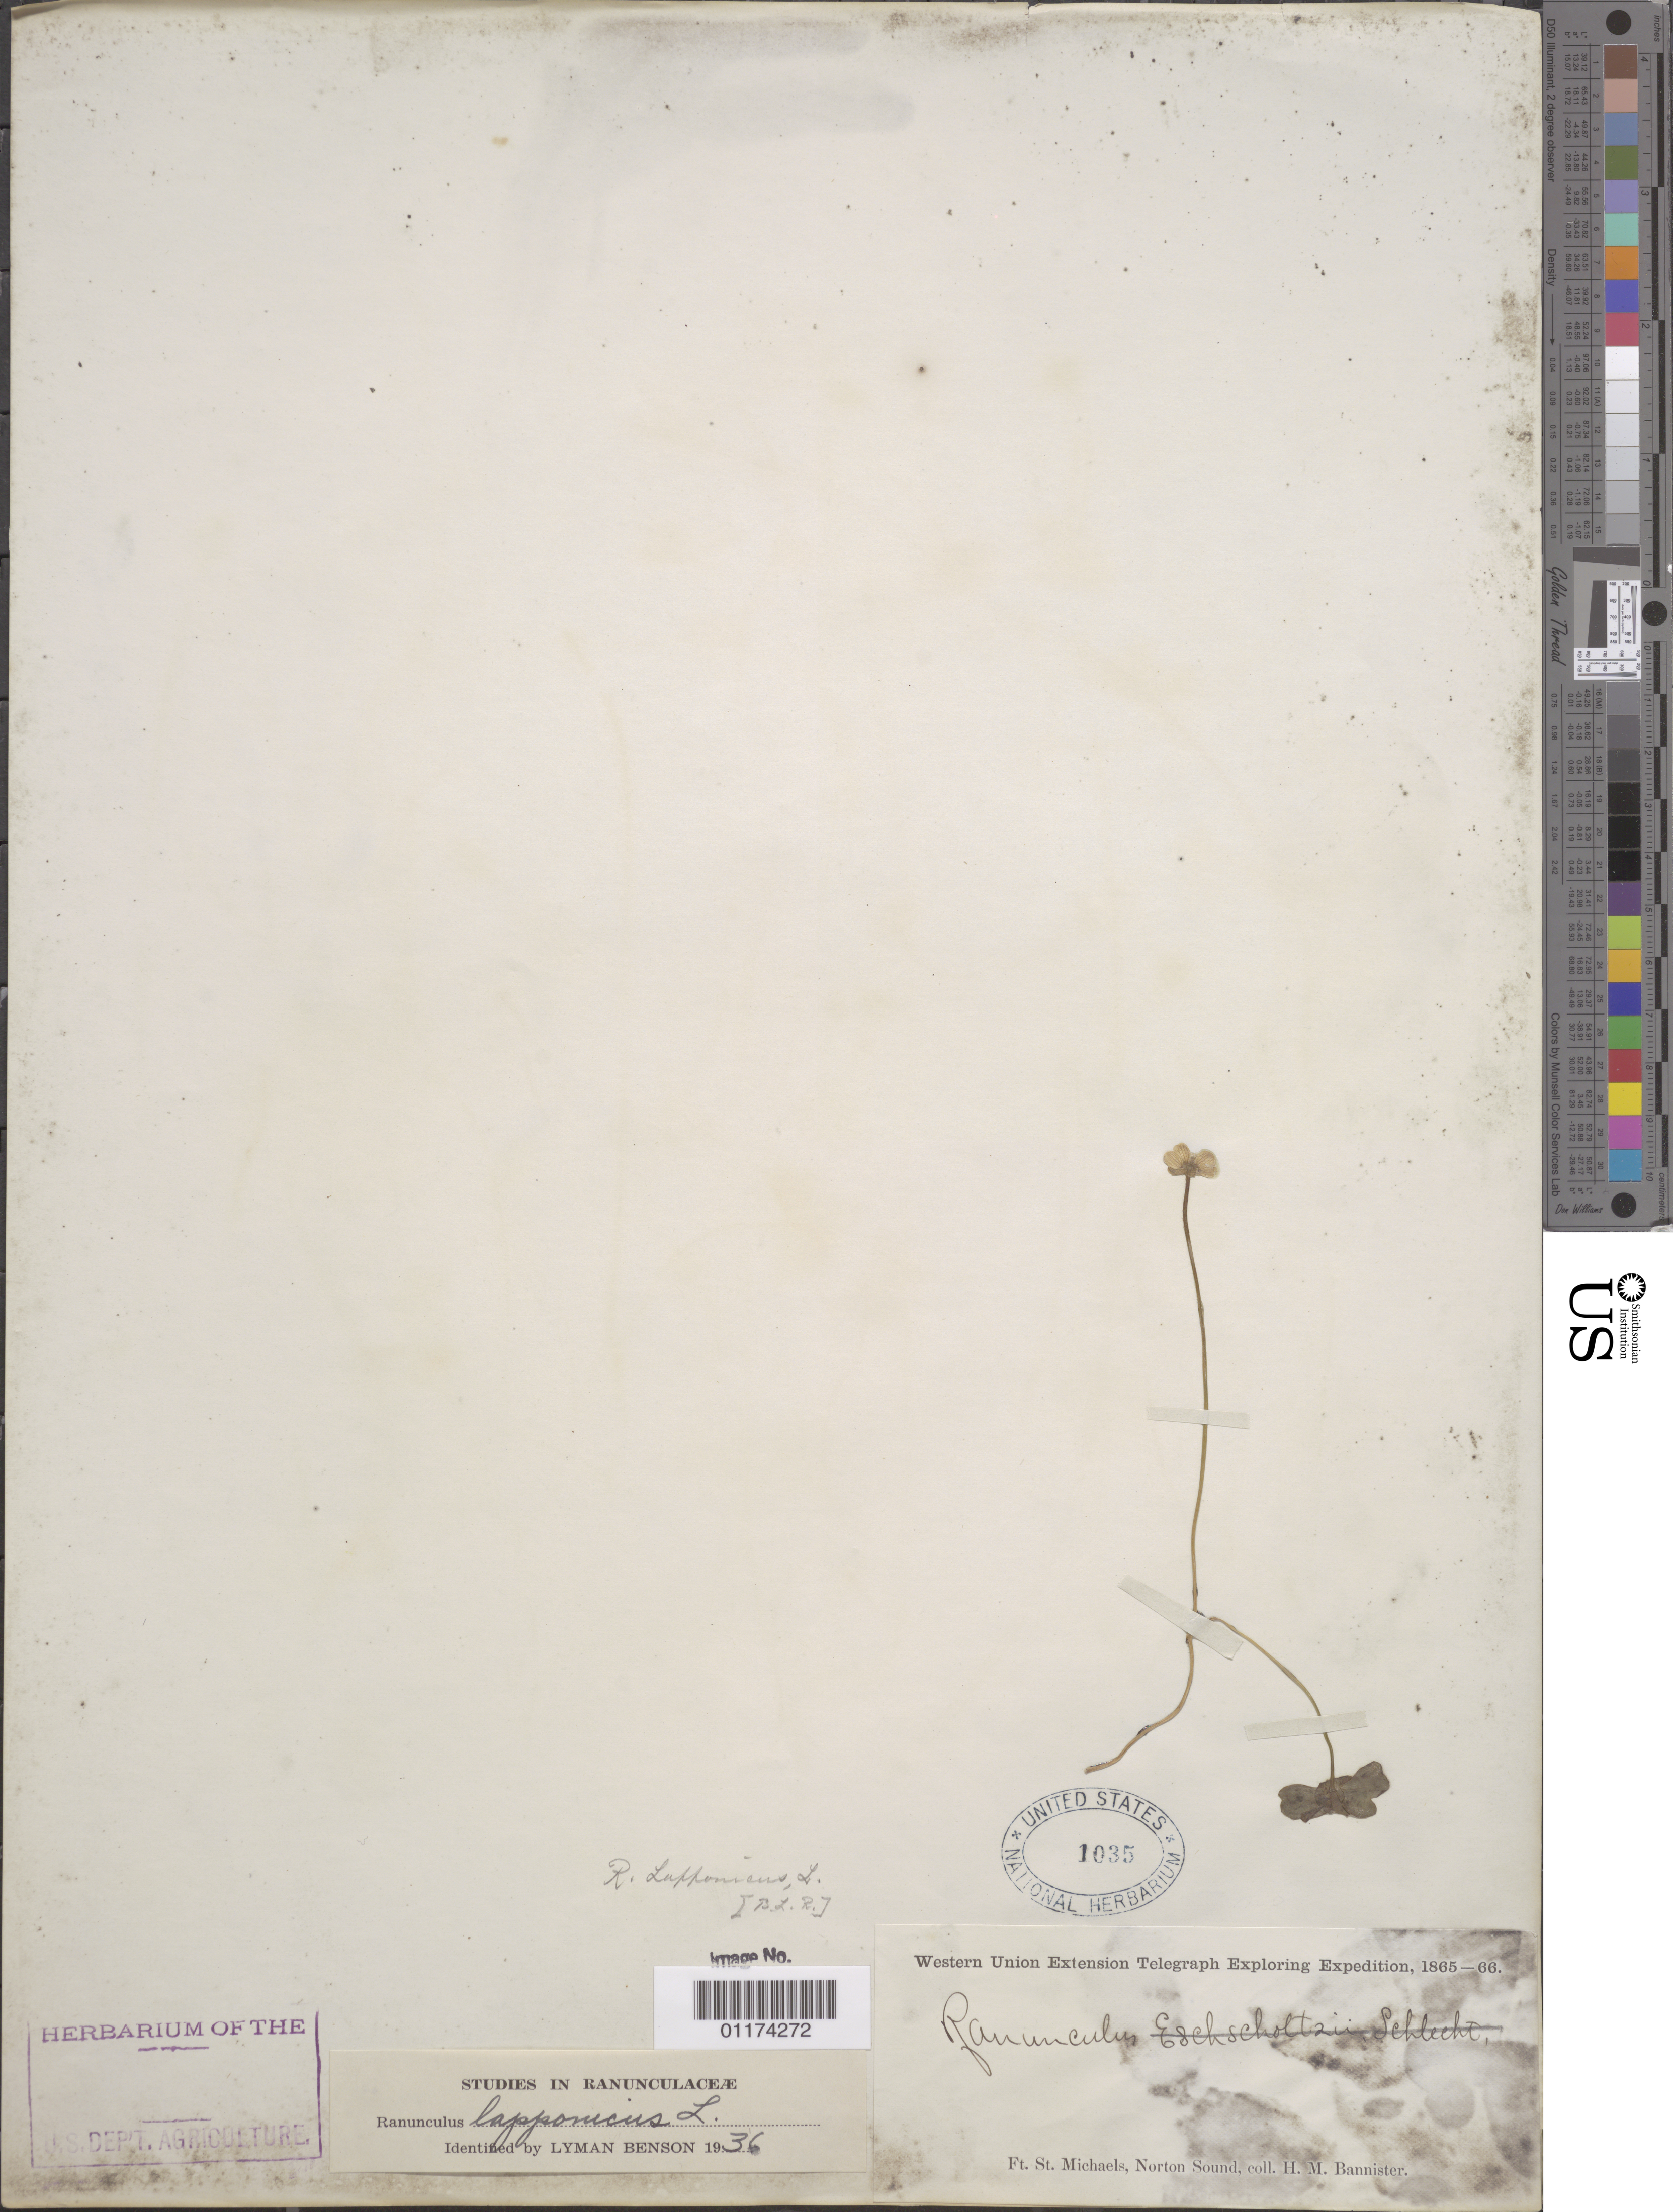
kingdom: Plantae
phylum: Tracheophyta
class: Magnoliopsida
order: Ranunculales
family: Ranunculaceae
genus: Ranunculus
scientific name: Ranunculus lapponicus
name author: L.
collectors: H. Bannister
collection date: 1865/1866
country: United States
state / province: Alaska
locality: Ft. St. Michaels, Norton Sound.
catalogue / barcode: US 1035